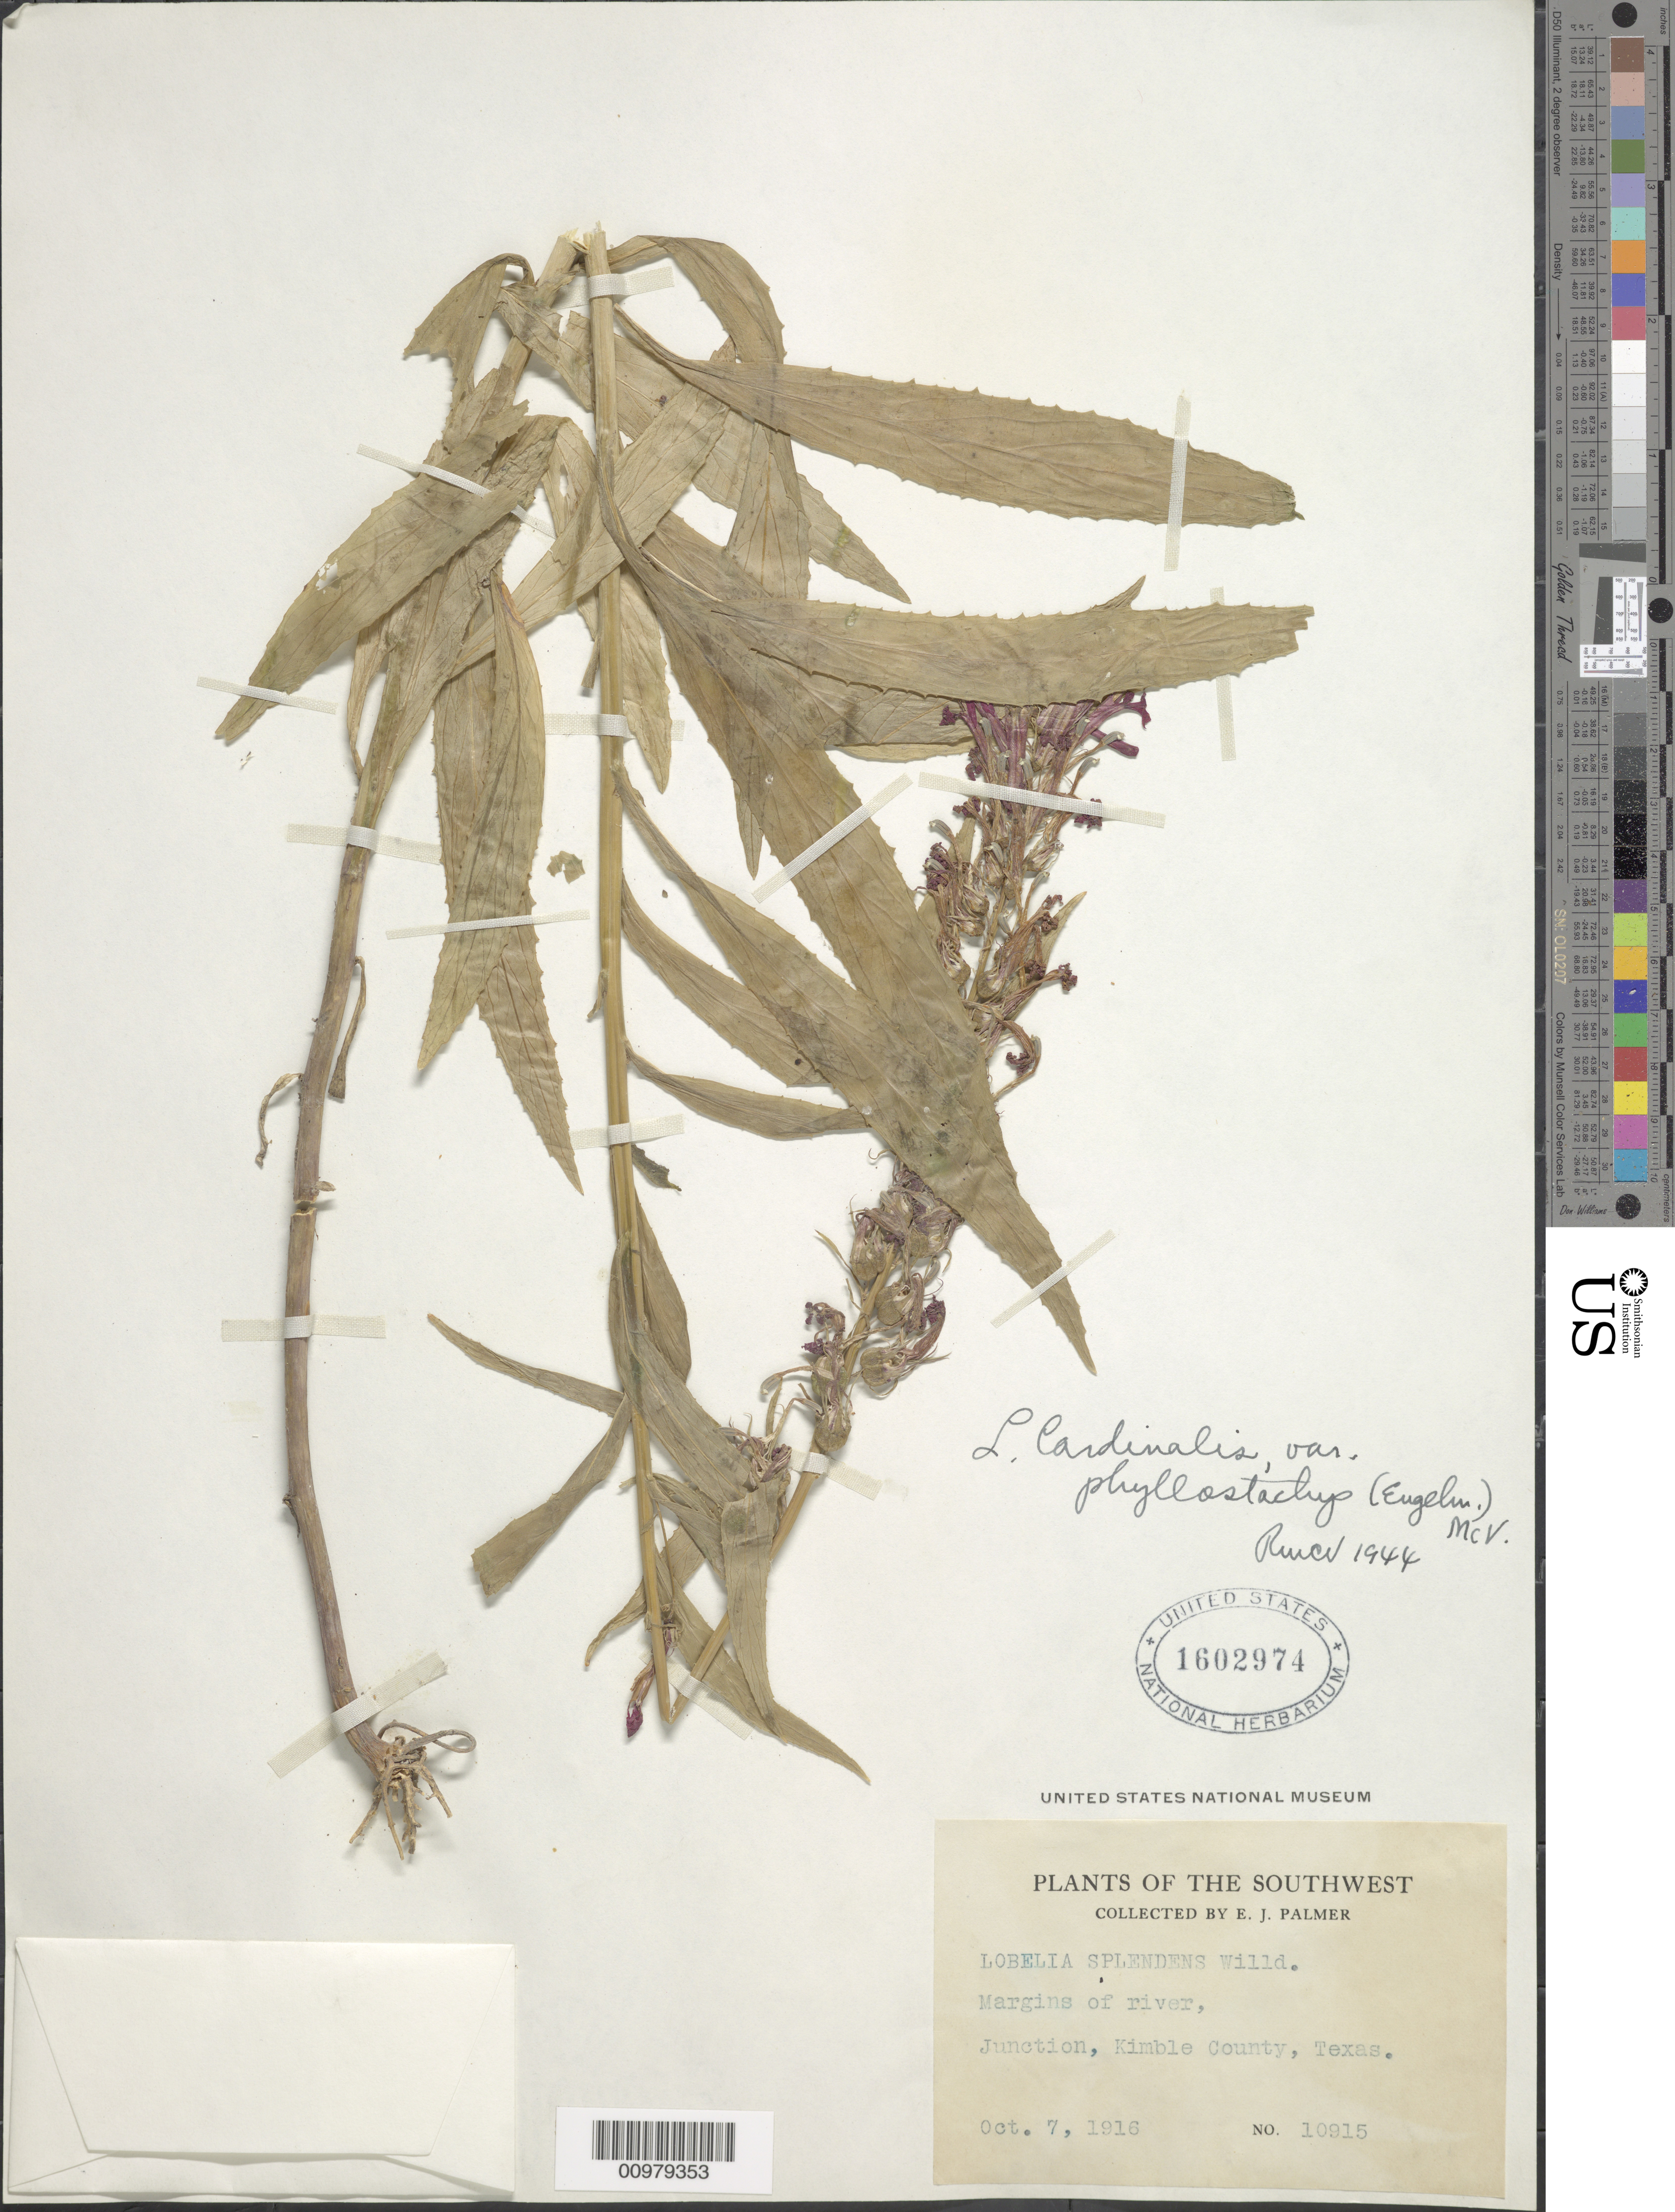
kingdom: Plantae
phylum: Tracheophyta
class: Magnoliopsida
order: Asterales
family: Campanulaceae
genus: Lobelia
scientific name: Lobelia cardinalis var. phyllostachya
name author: (Engelm.) McVaugh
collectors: E. J. Palmer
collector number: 10915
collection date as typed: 07 Oct 1916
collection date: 1916-10-07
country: United States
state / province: Texas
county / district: Kimble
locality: Junction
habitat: margins of river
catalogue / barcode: US 1602974